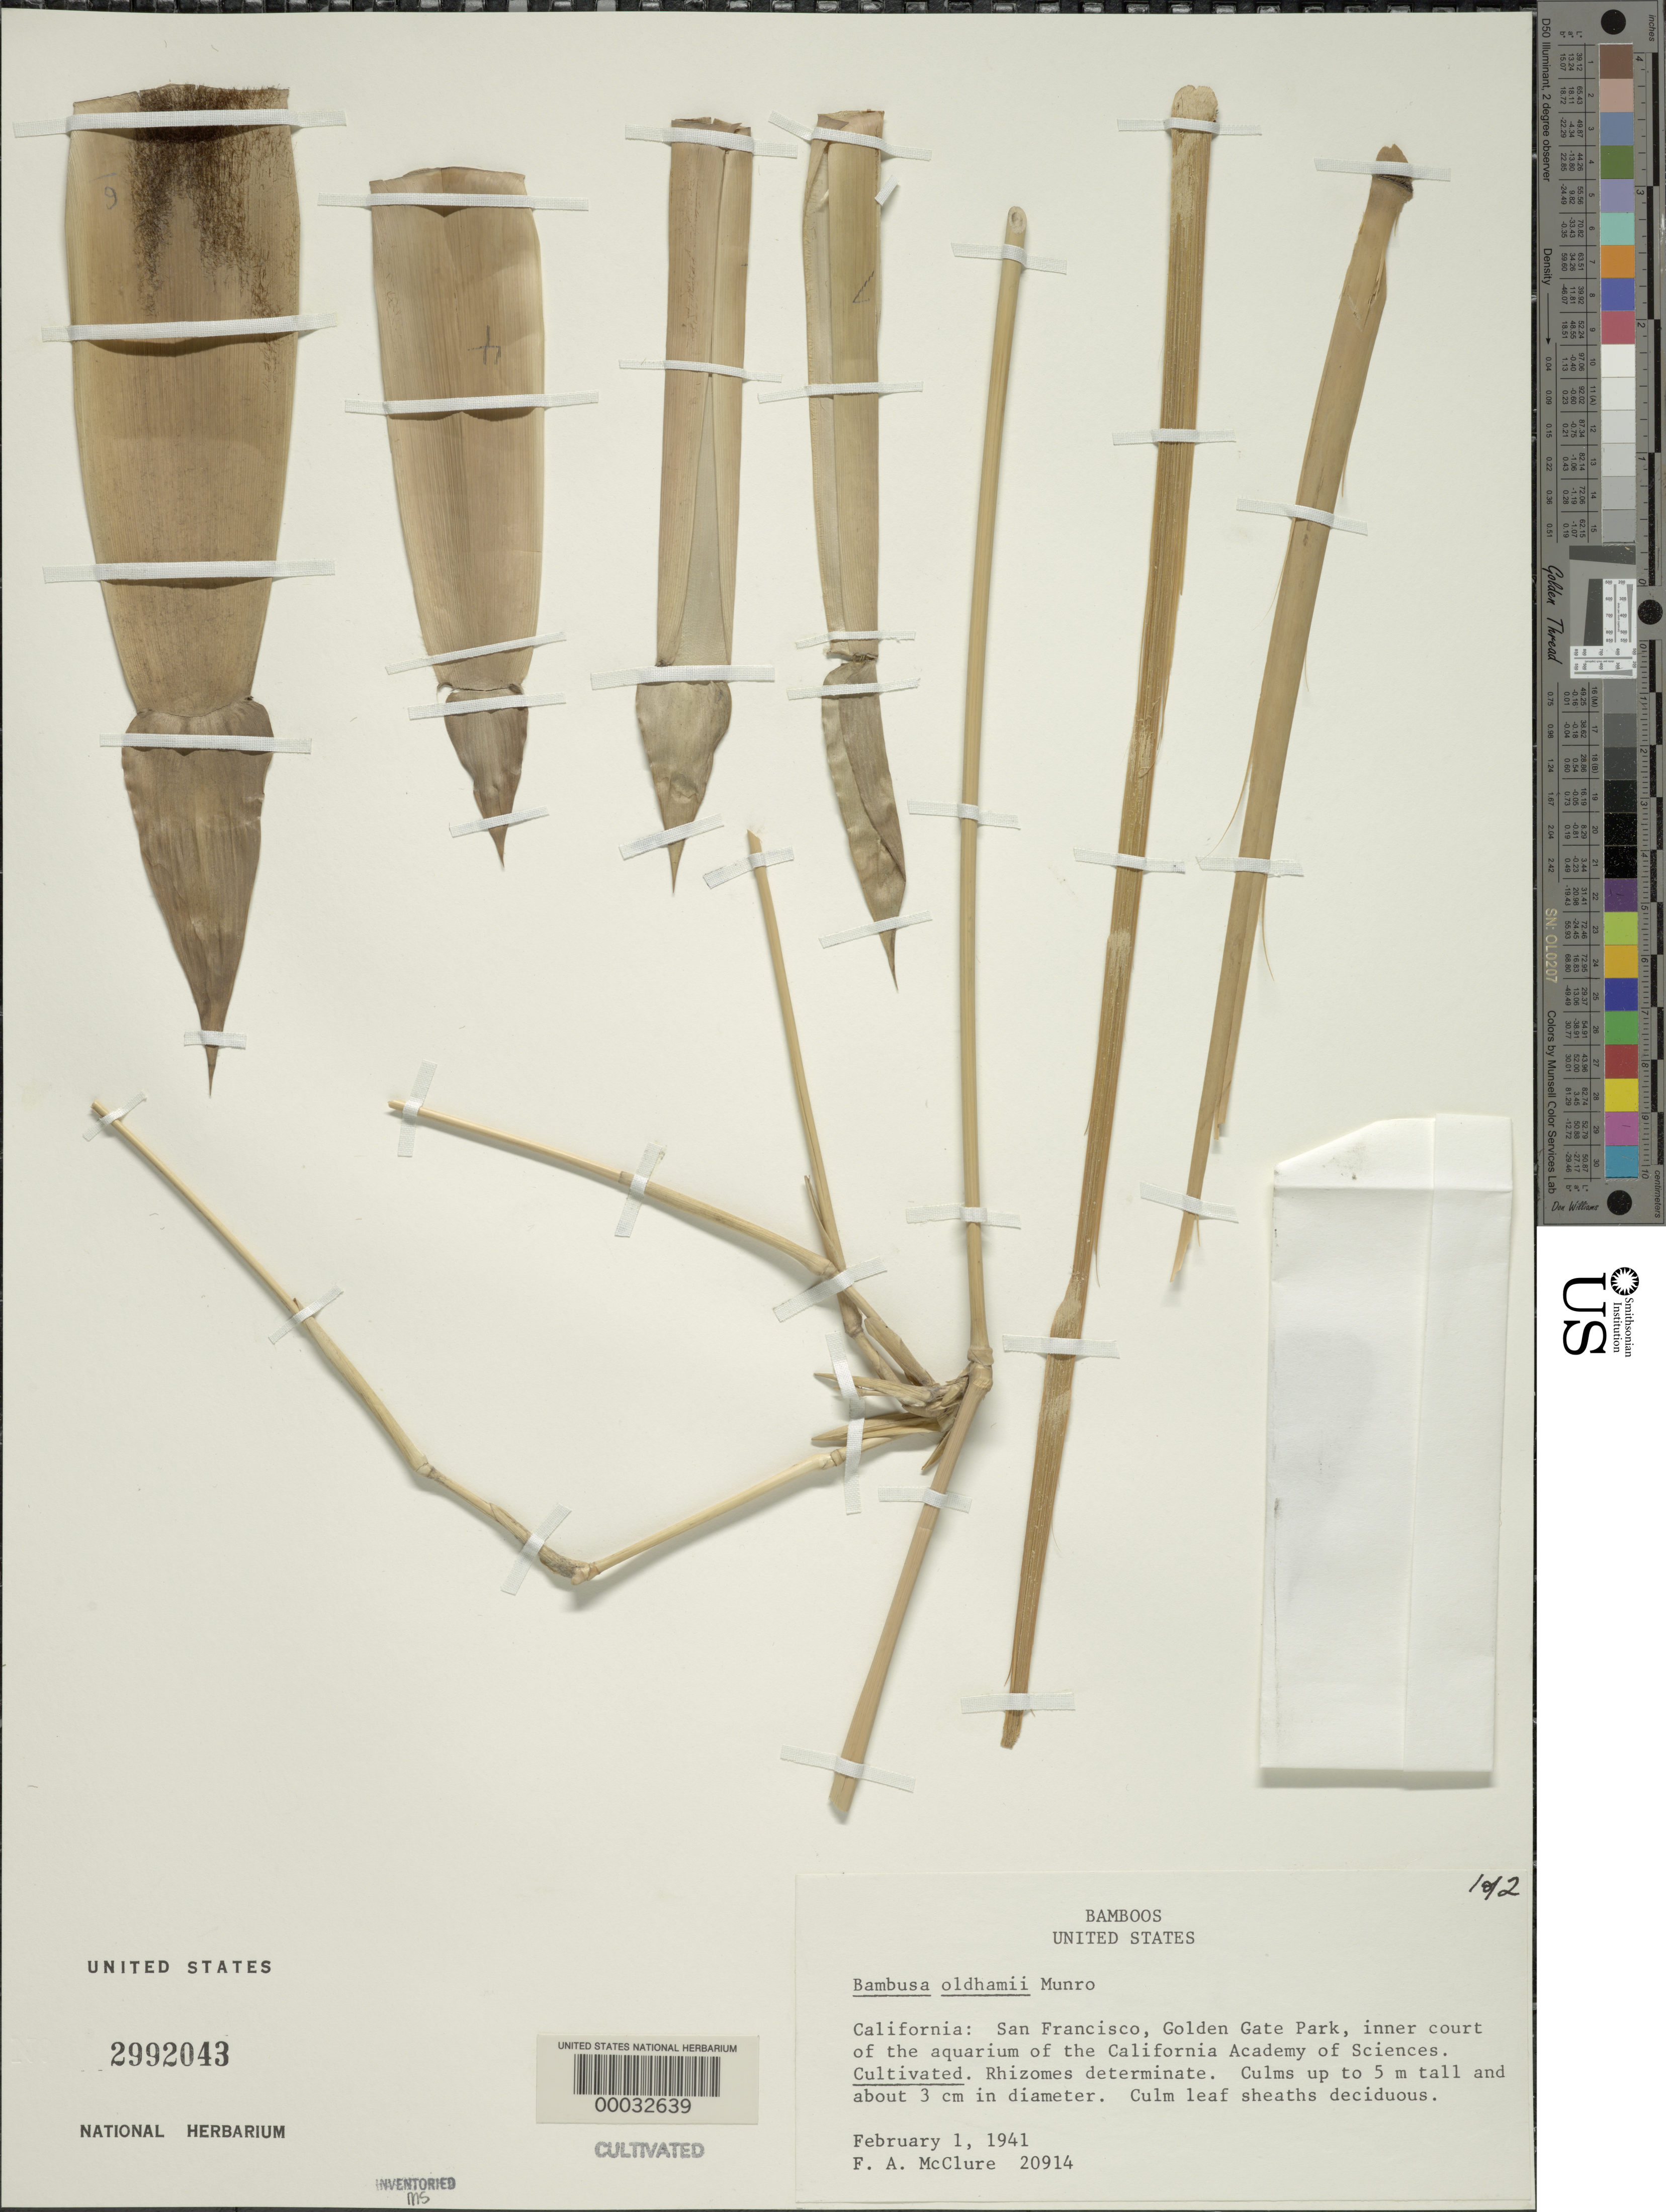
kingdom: Plantae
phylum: Tracheophyta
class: Liliopsida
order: Poales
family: Poaceae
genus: Bambusa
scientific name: Bambusa oldhamii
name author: Munro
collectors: F. A. McClure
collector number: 20914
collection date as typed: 01 Feb 1941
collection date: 1941-02-01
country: United States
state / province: California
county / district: San Francisco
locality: Golden gate park-san francisco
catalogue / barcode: US 2992043